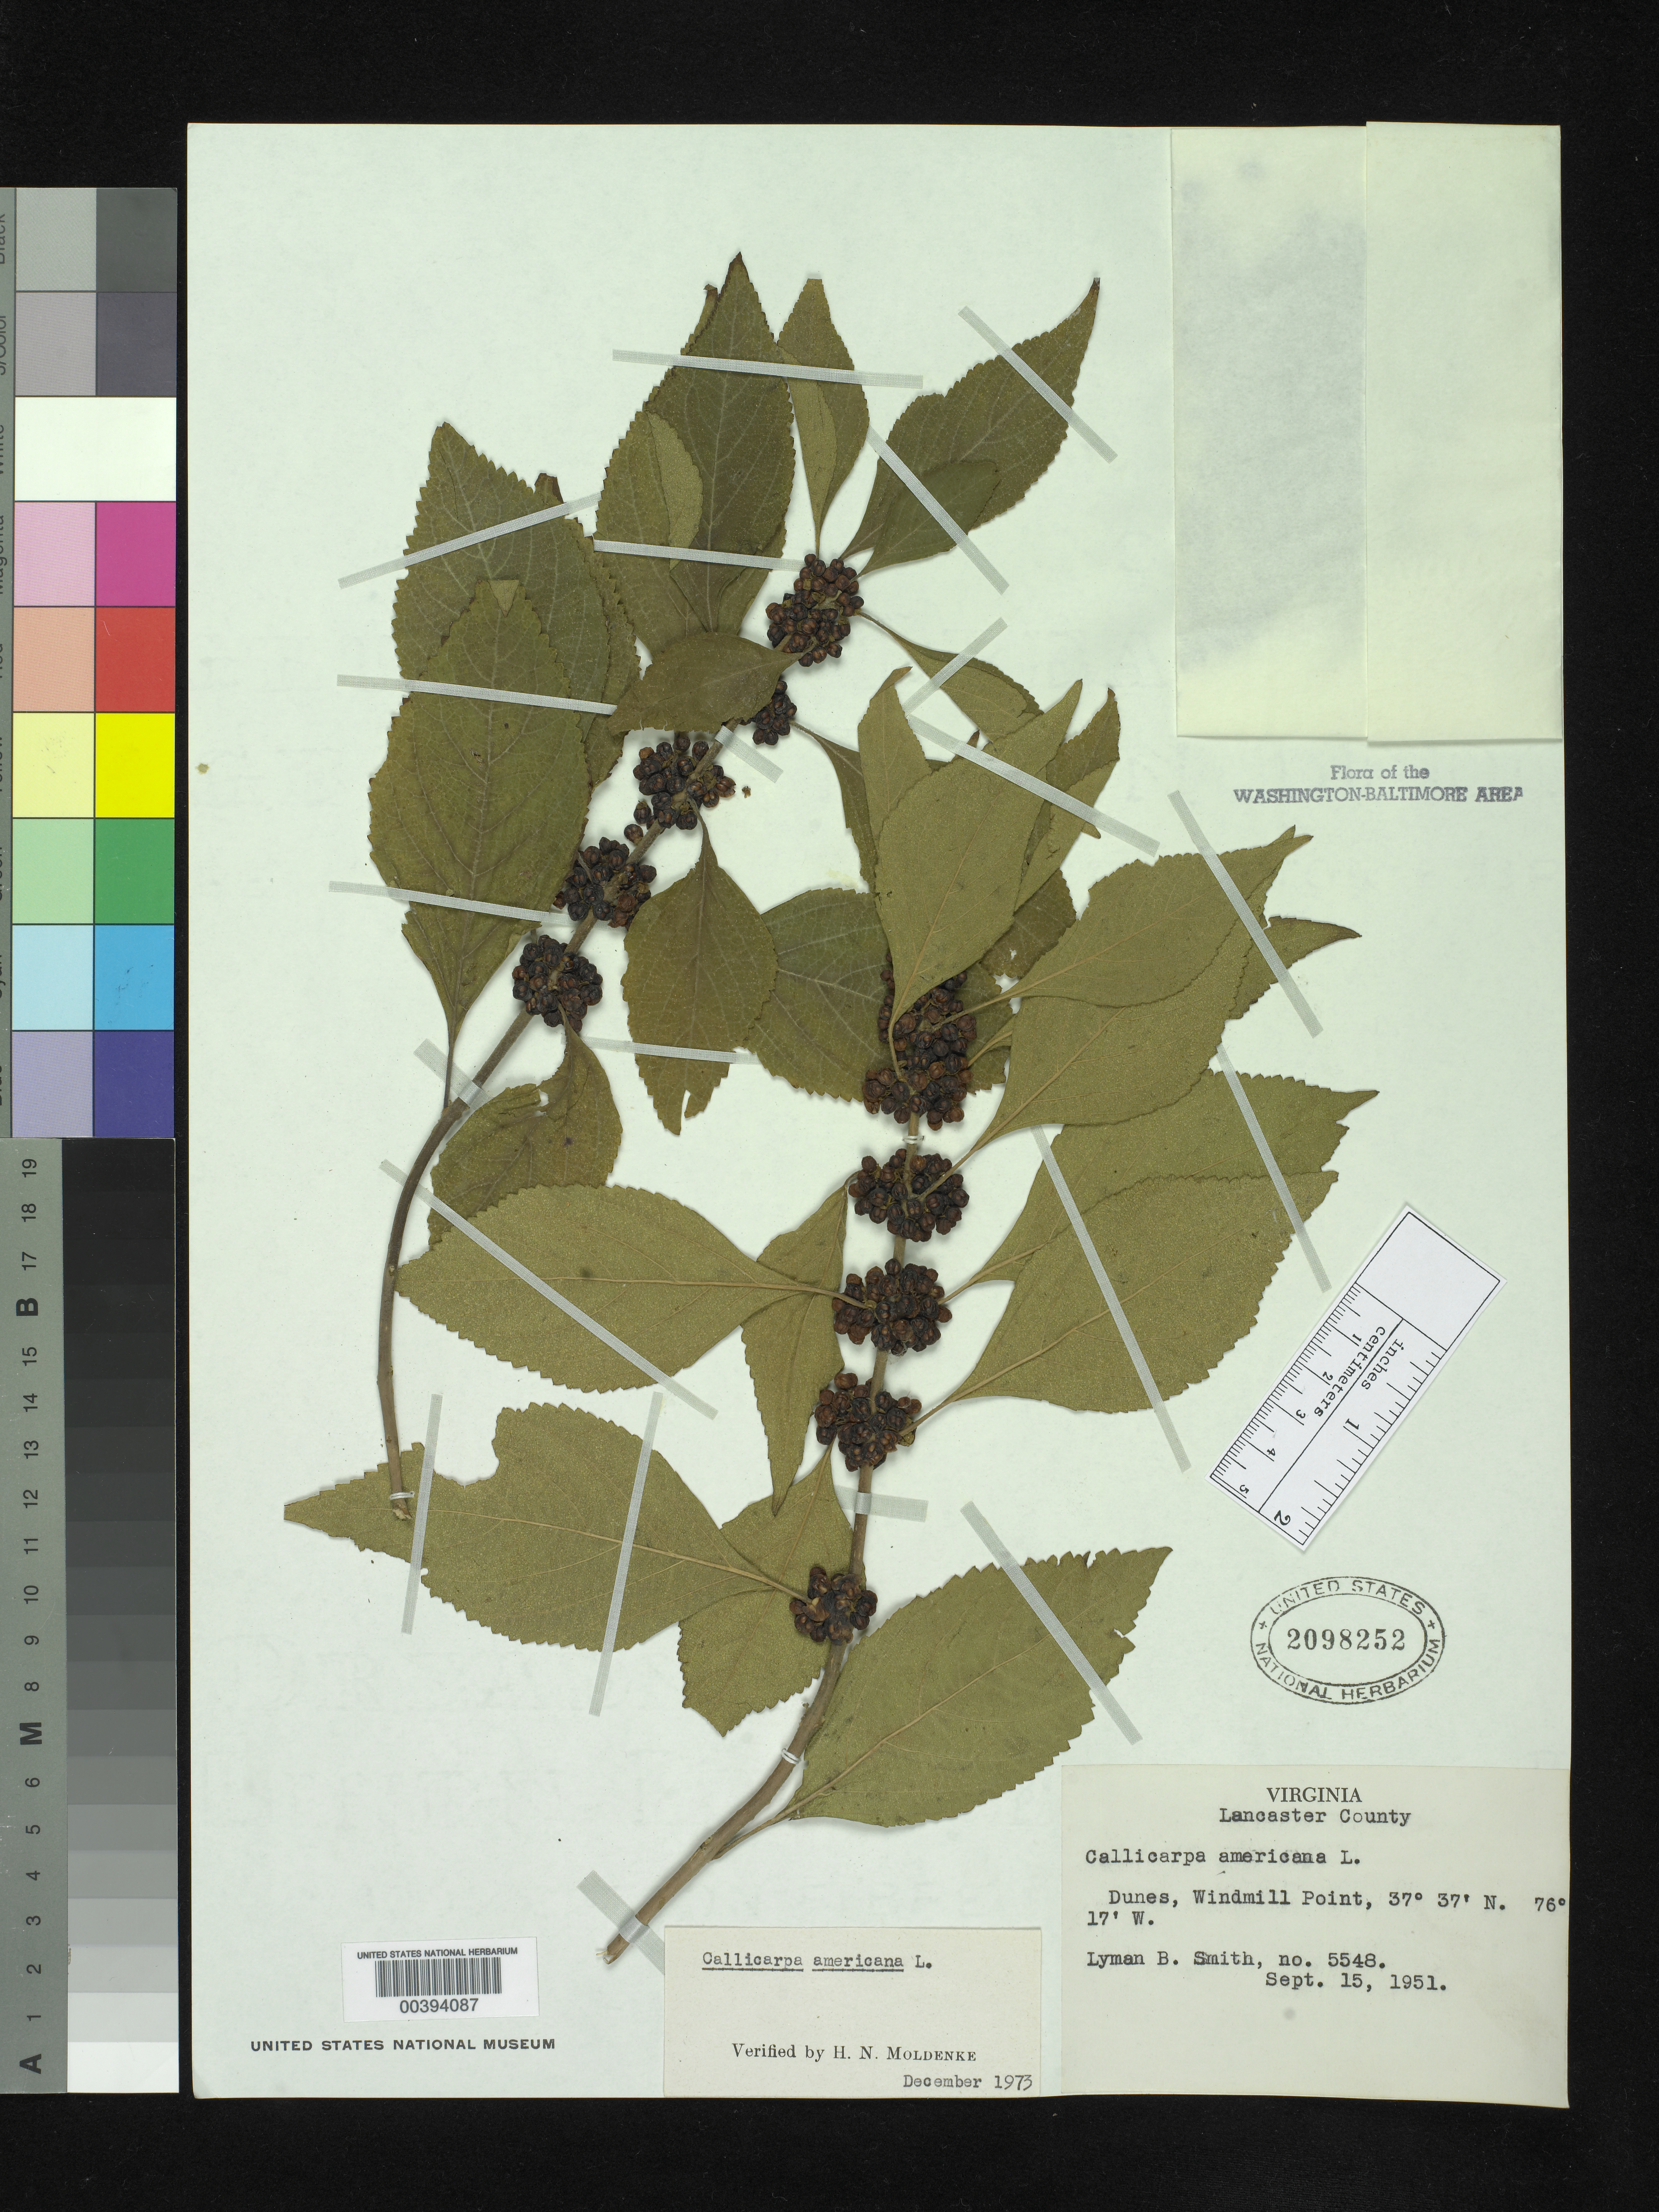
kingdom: Plantae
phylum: Tracheophyta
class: Magnoliopsida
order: Lamiales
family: Lamiaceae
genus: Callicarpa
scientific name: Callicarpa americana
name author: L.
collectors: L. Smith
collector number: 5548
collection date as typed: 15 Sep 1951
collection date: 1951-09-15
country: United States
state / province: Virginia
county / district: Lancaster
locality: Windmill Point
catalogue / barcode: US 2098252